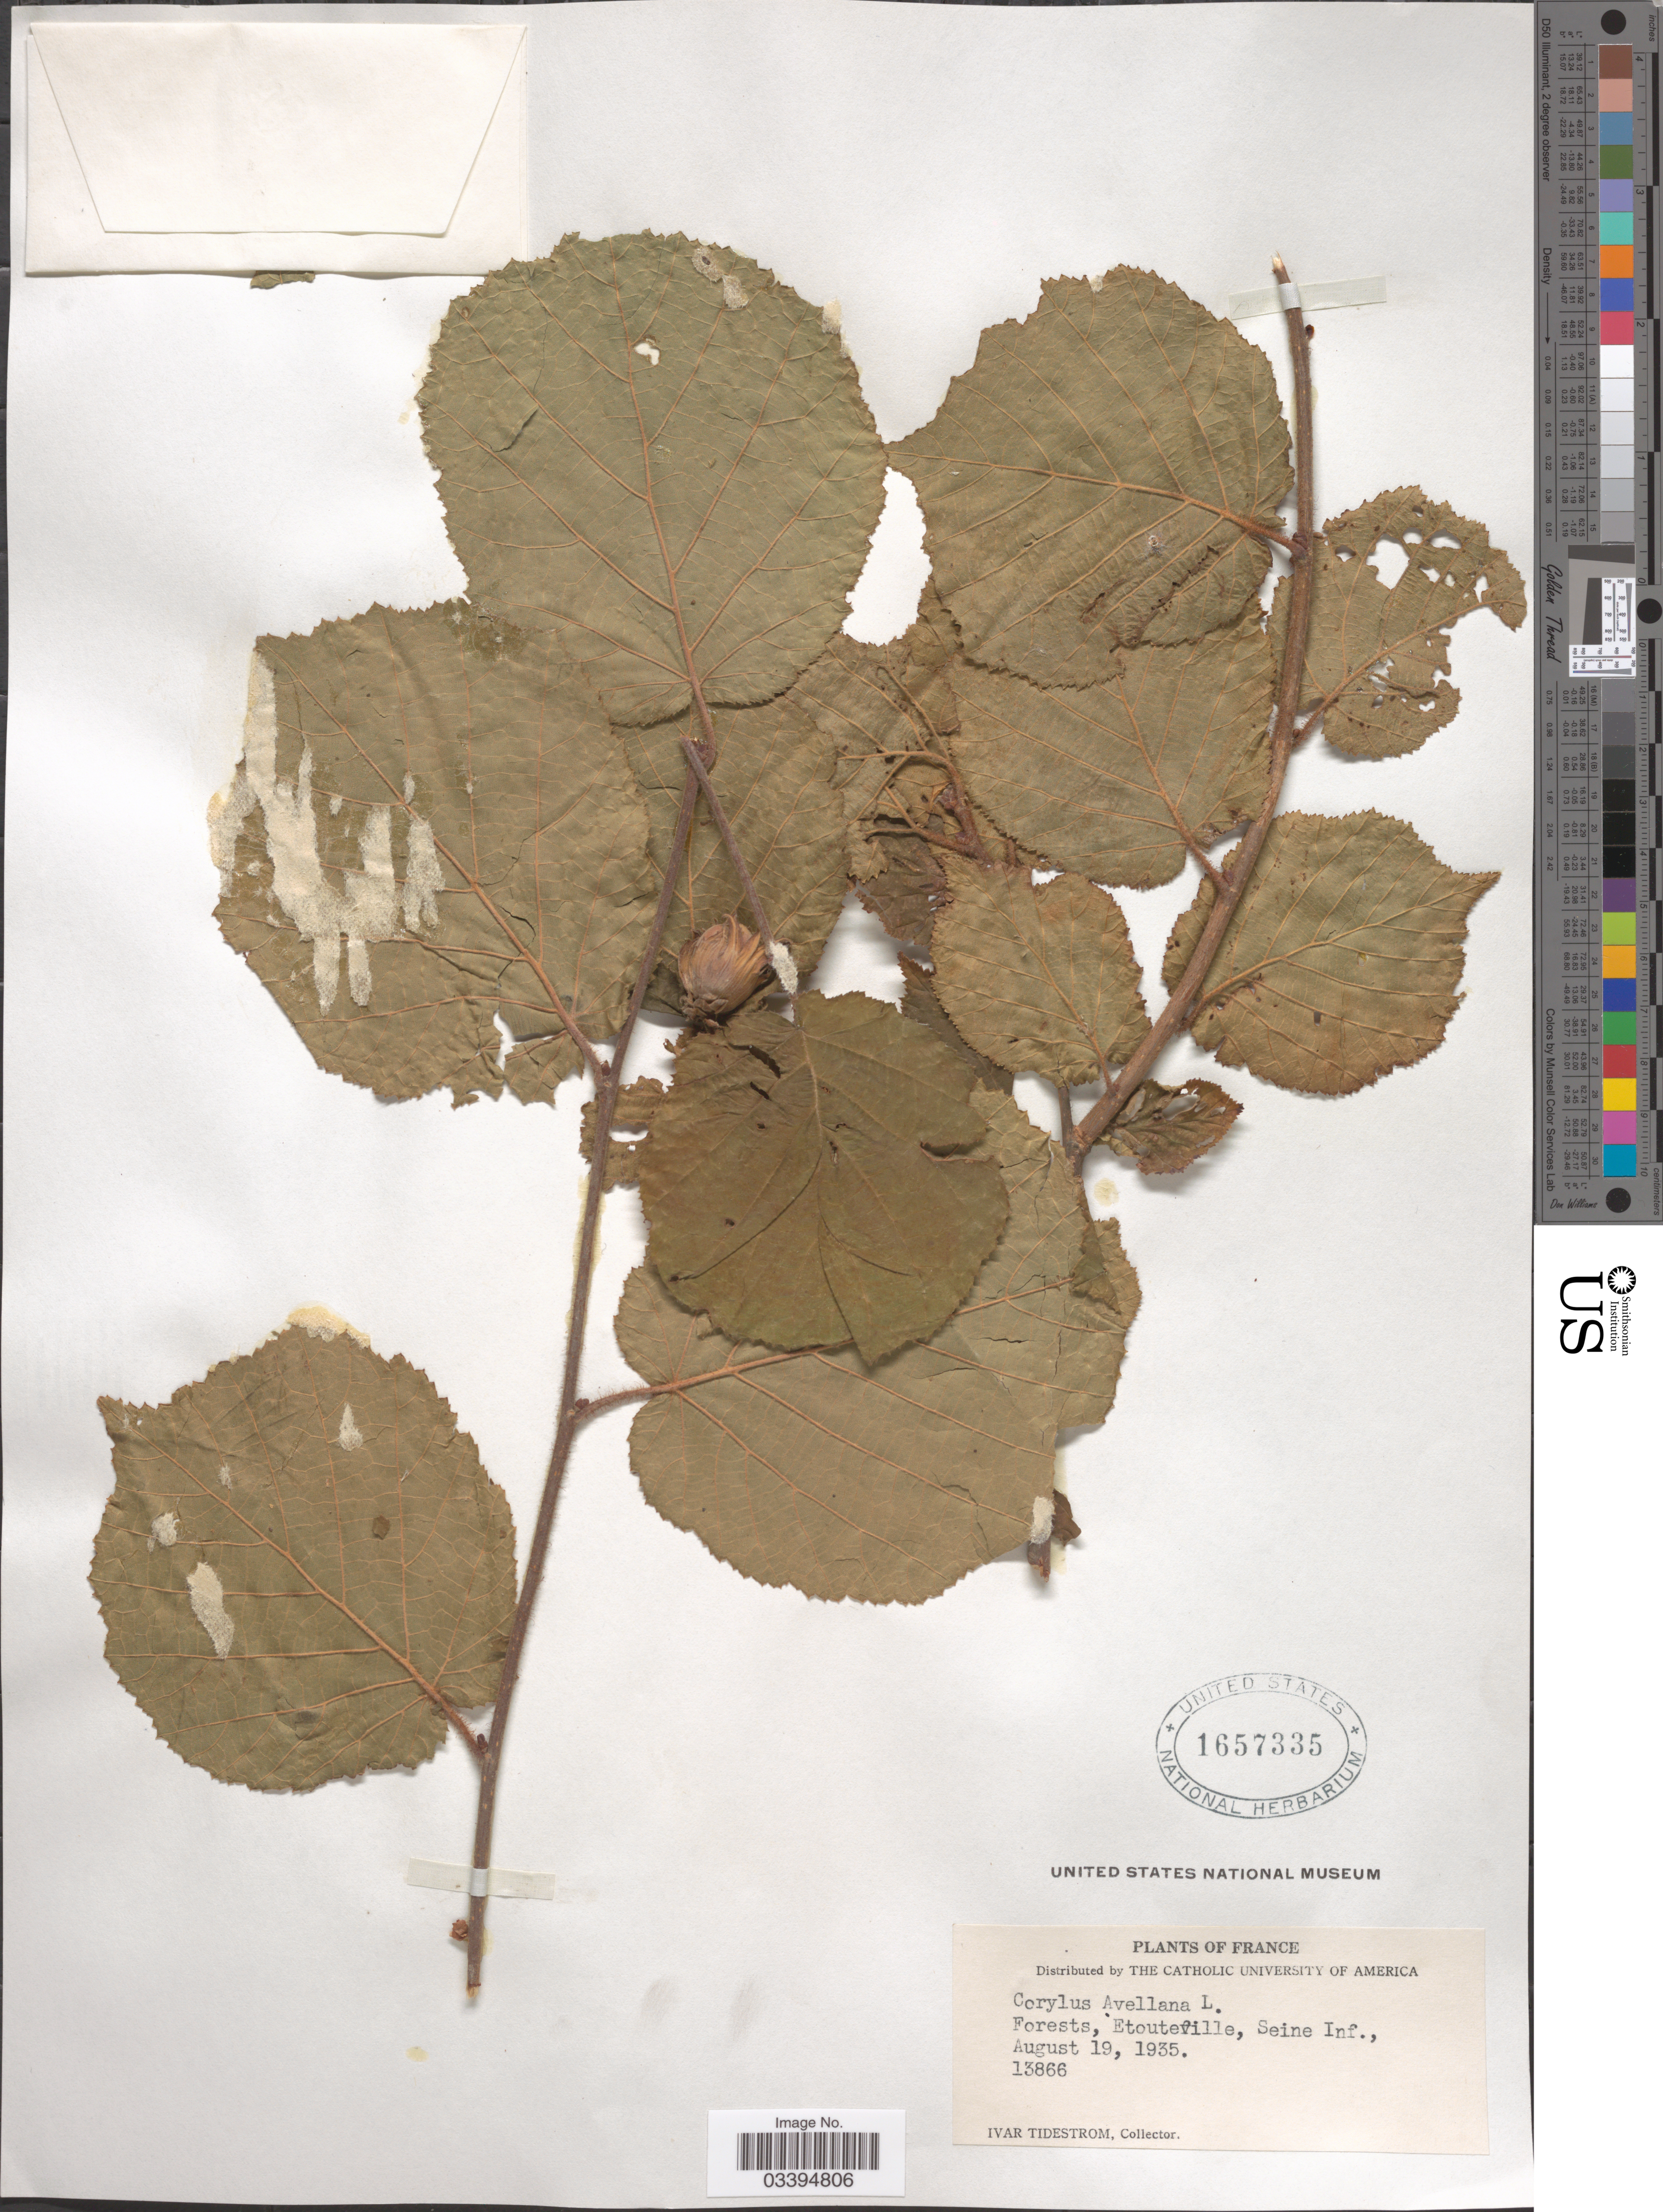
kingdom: Plantae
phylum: Tracheophyta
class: Magnoliopsida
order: Fagales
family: Betulaceae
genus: Corylus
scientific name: Corylus avellana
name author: L.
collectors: I. F. Tidestrom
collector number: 13866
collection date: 1935-08-19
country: France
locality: Forests, Etouteville, Seine Inf.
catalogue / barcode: US 1657335